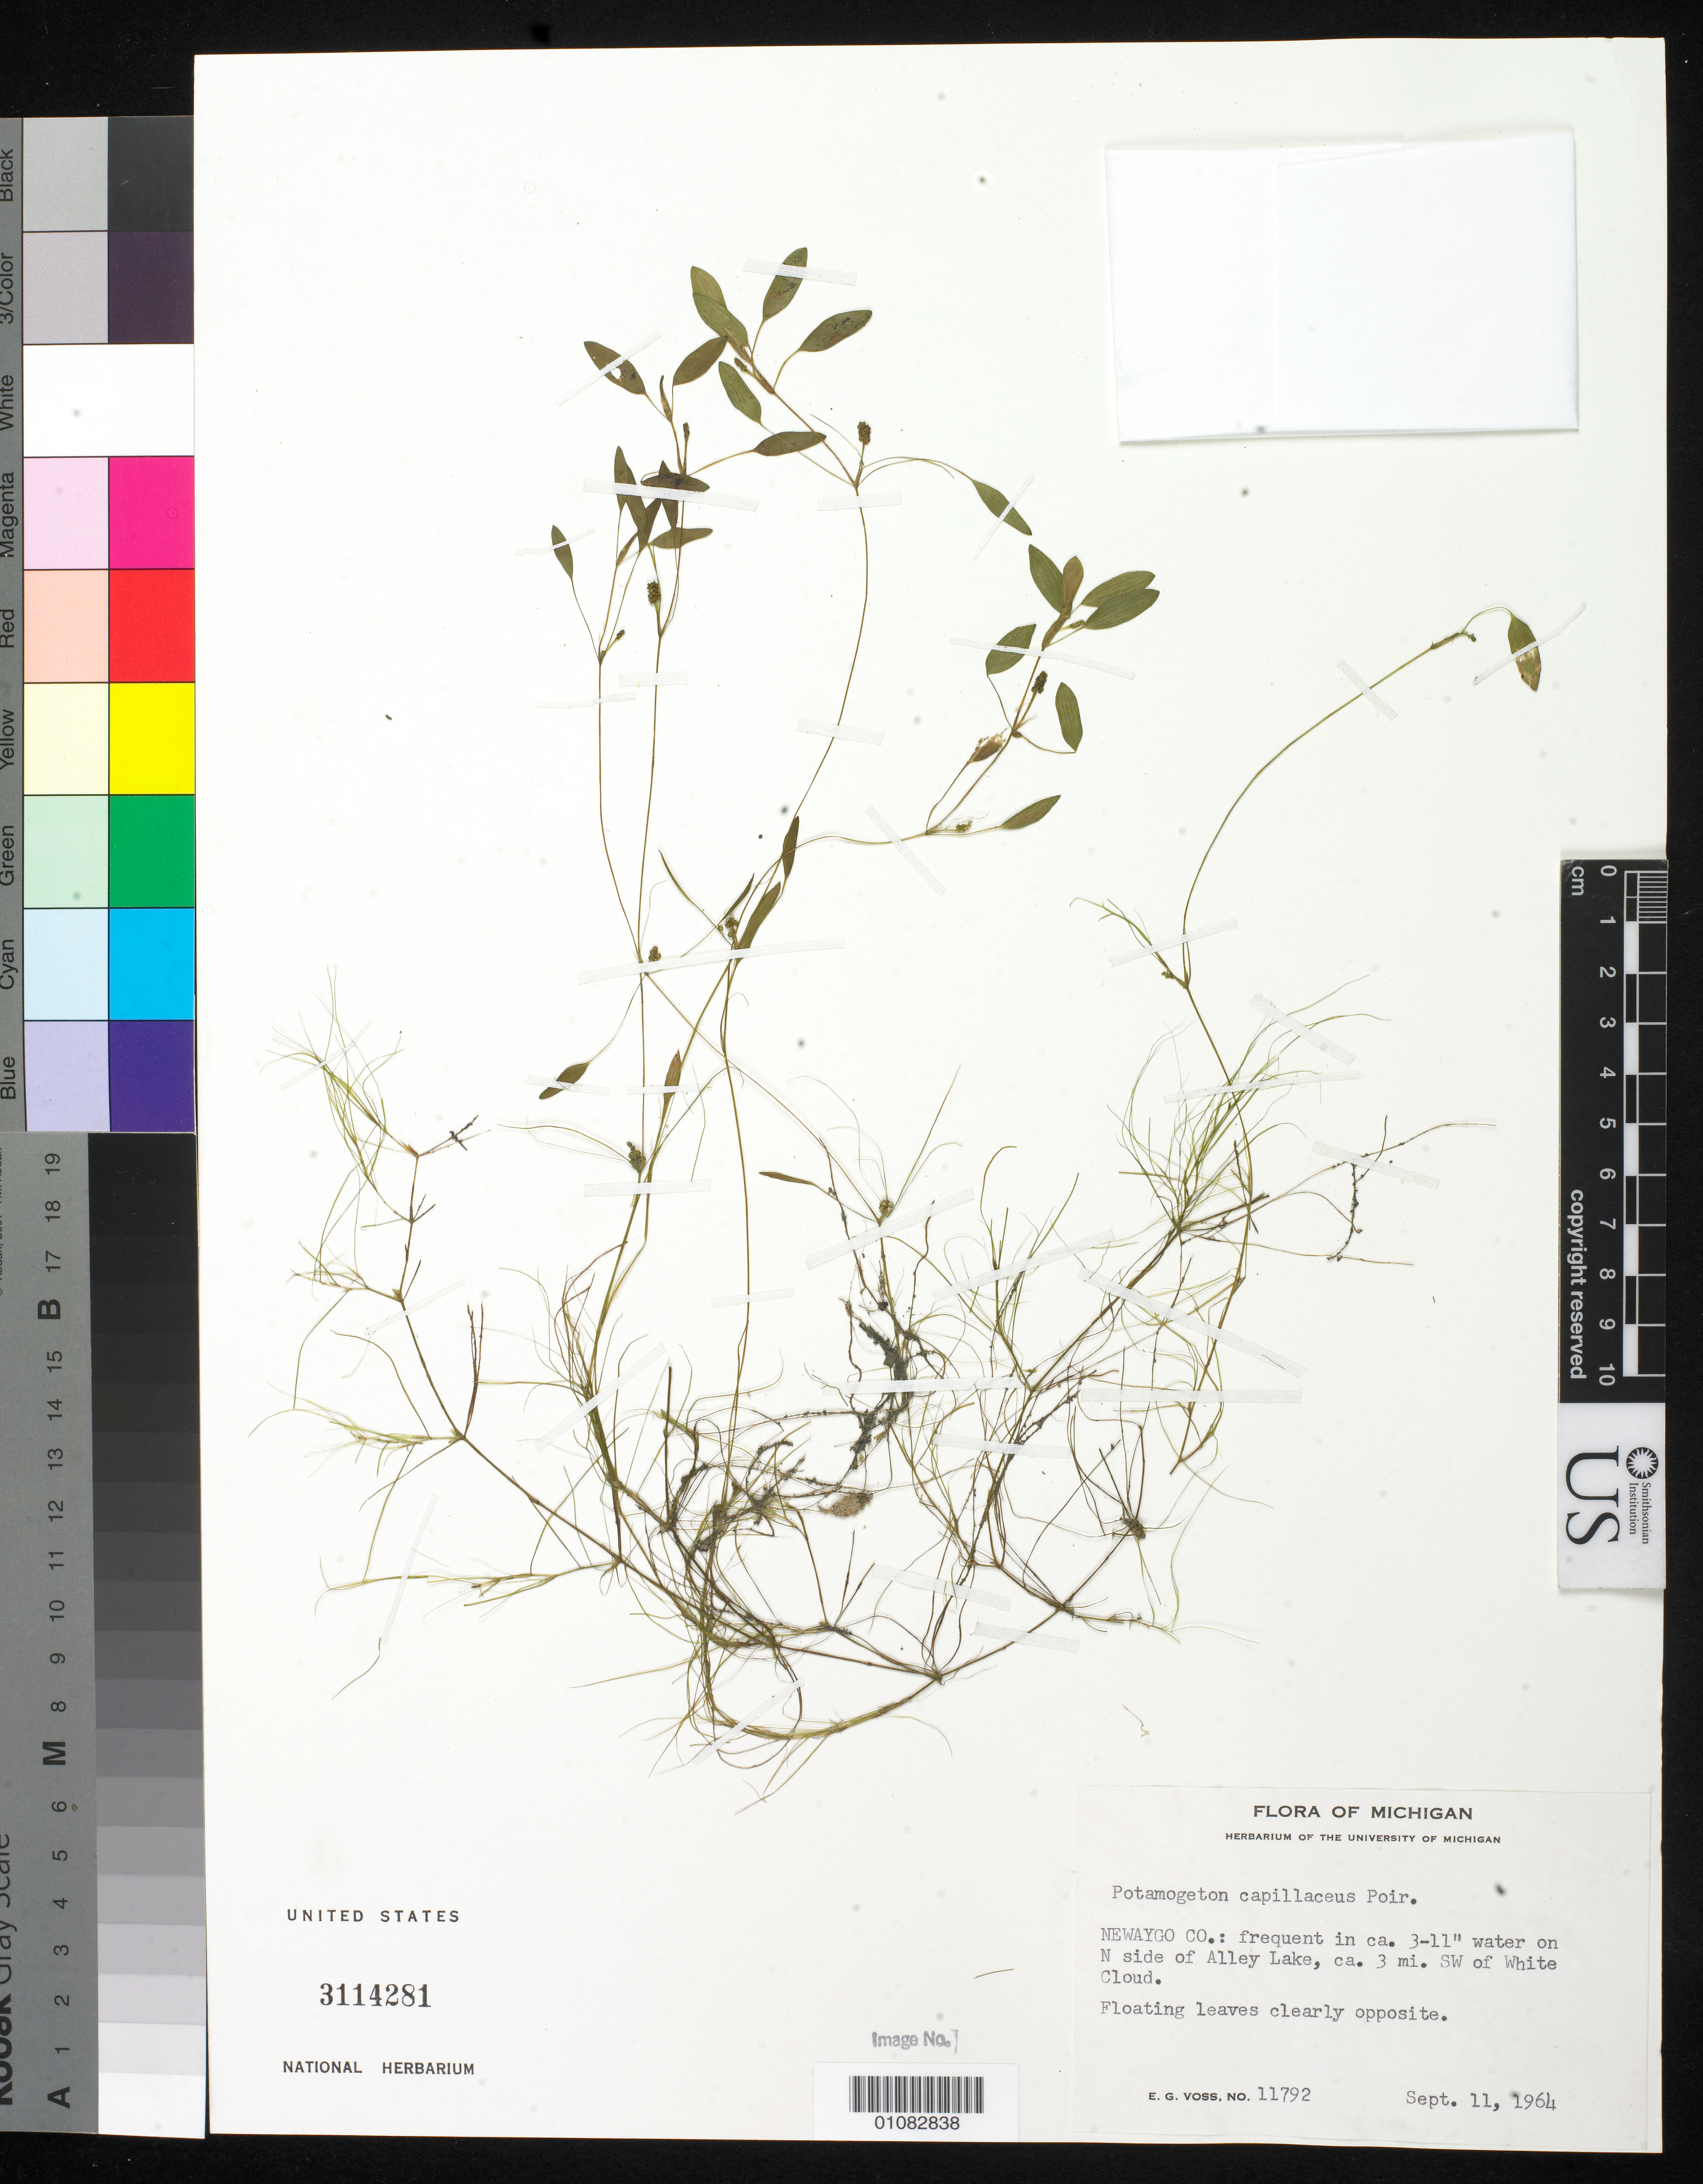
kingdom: Plantae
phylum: Tracheophyta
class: Liliopsida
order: Alismatales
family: Potamogetonaceae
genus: Potamogeton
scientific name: Potamogeton capillaceus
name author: Poir.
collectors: E. G. Voss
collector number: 11792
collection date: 1964-09-11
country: United States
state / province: Michigan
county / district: Newaygo County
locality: N side of Alley Lake, ca. 3 mi. SW of White Cloud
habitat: Frequent in ca. water.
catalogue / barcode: US 3114281